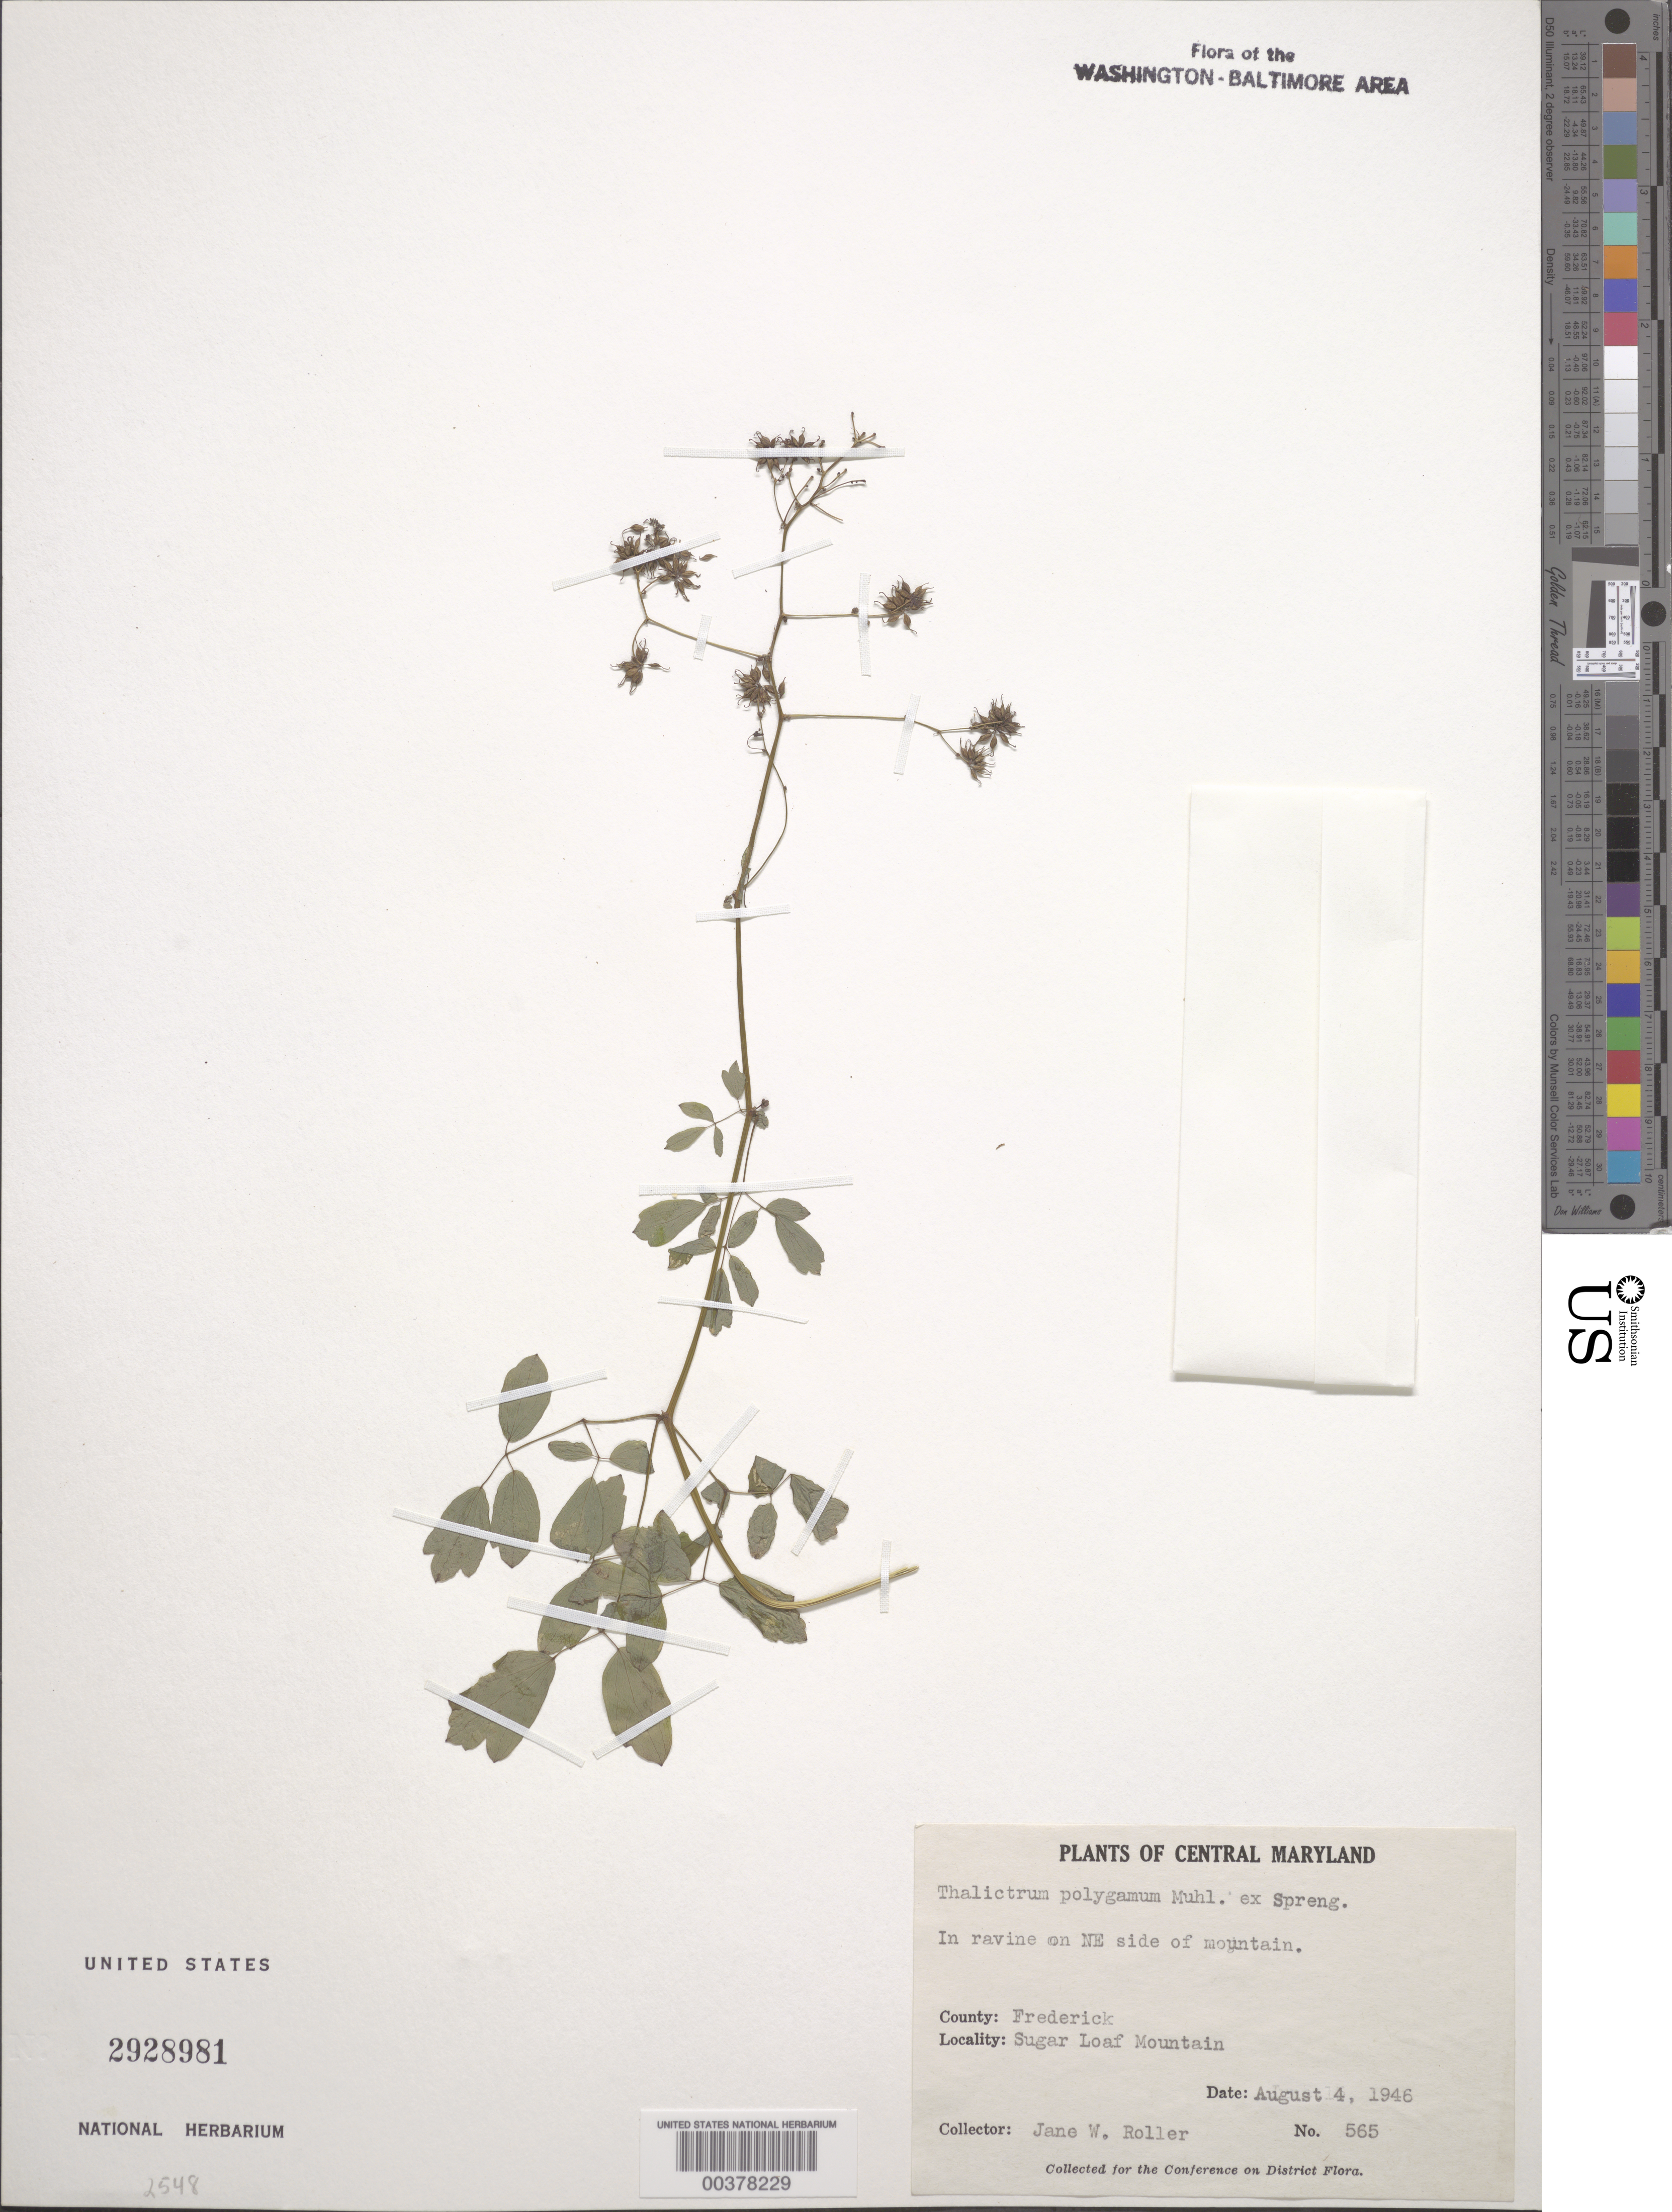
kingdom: Plantae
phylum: Tracheophyta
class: Magnoliopsida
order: Ranunculales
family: Ranunculaceae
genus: Thalictrum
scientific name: Thalictrum pubescens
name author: Pursh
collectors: J. W. Roller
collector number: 565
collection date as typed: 04 Aug 1946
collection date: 1946-08-04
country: United States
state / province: Maryland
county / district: Frederick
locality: Sugar Loaf Mountain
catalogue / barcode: US 2928981